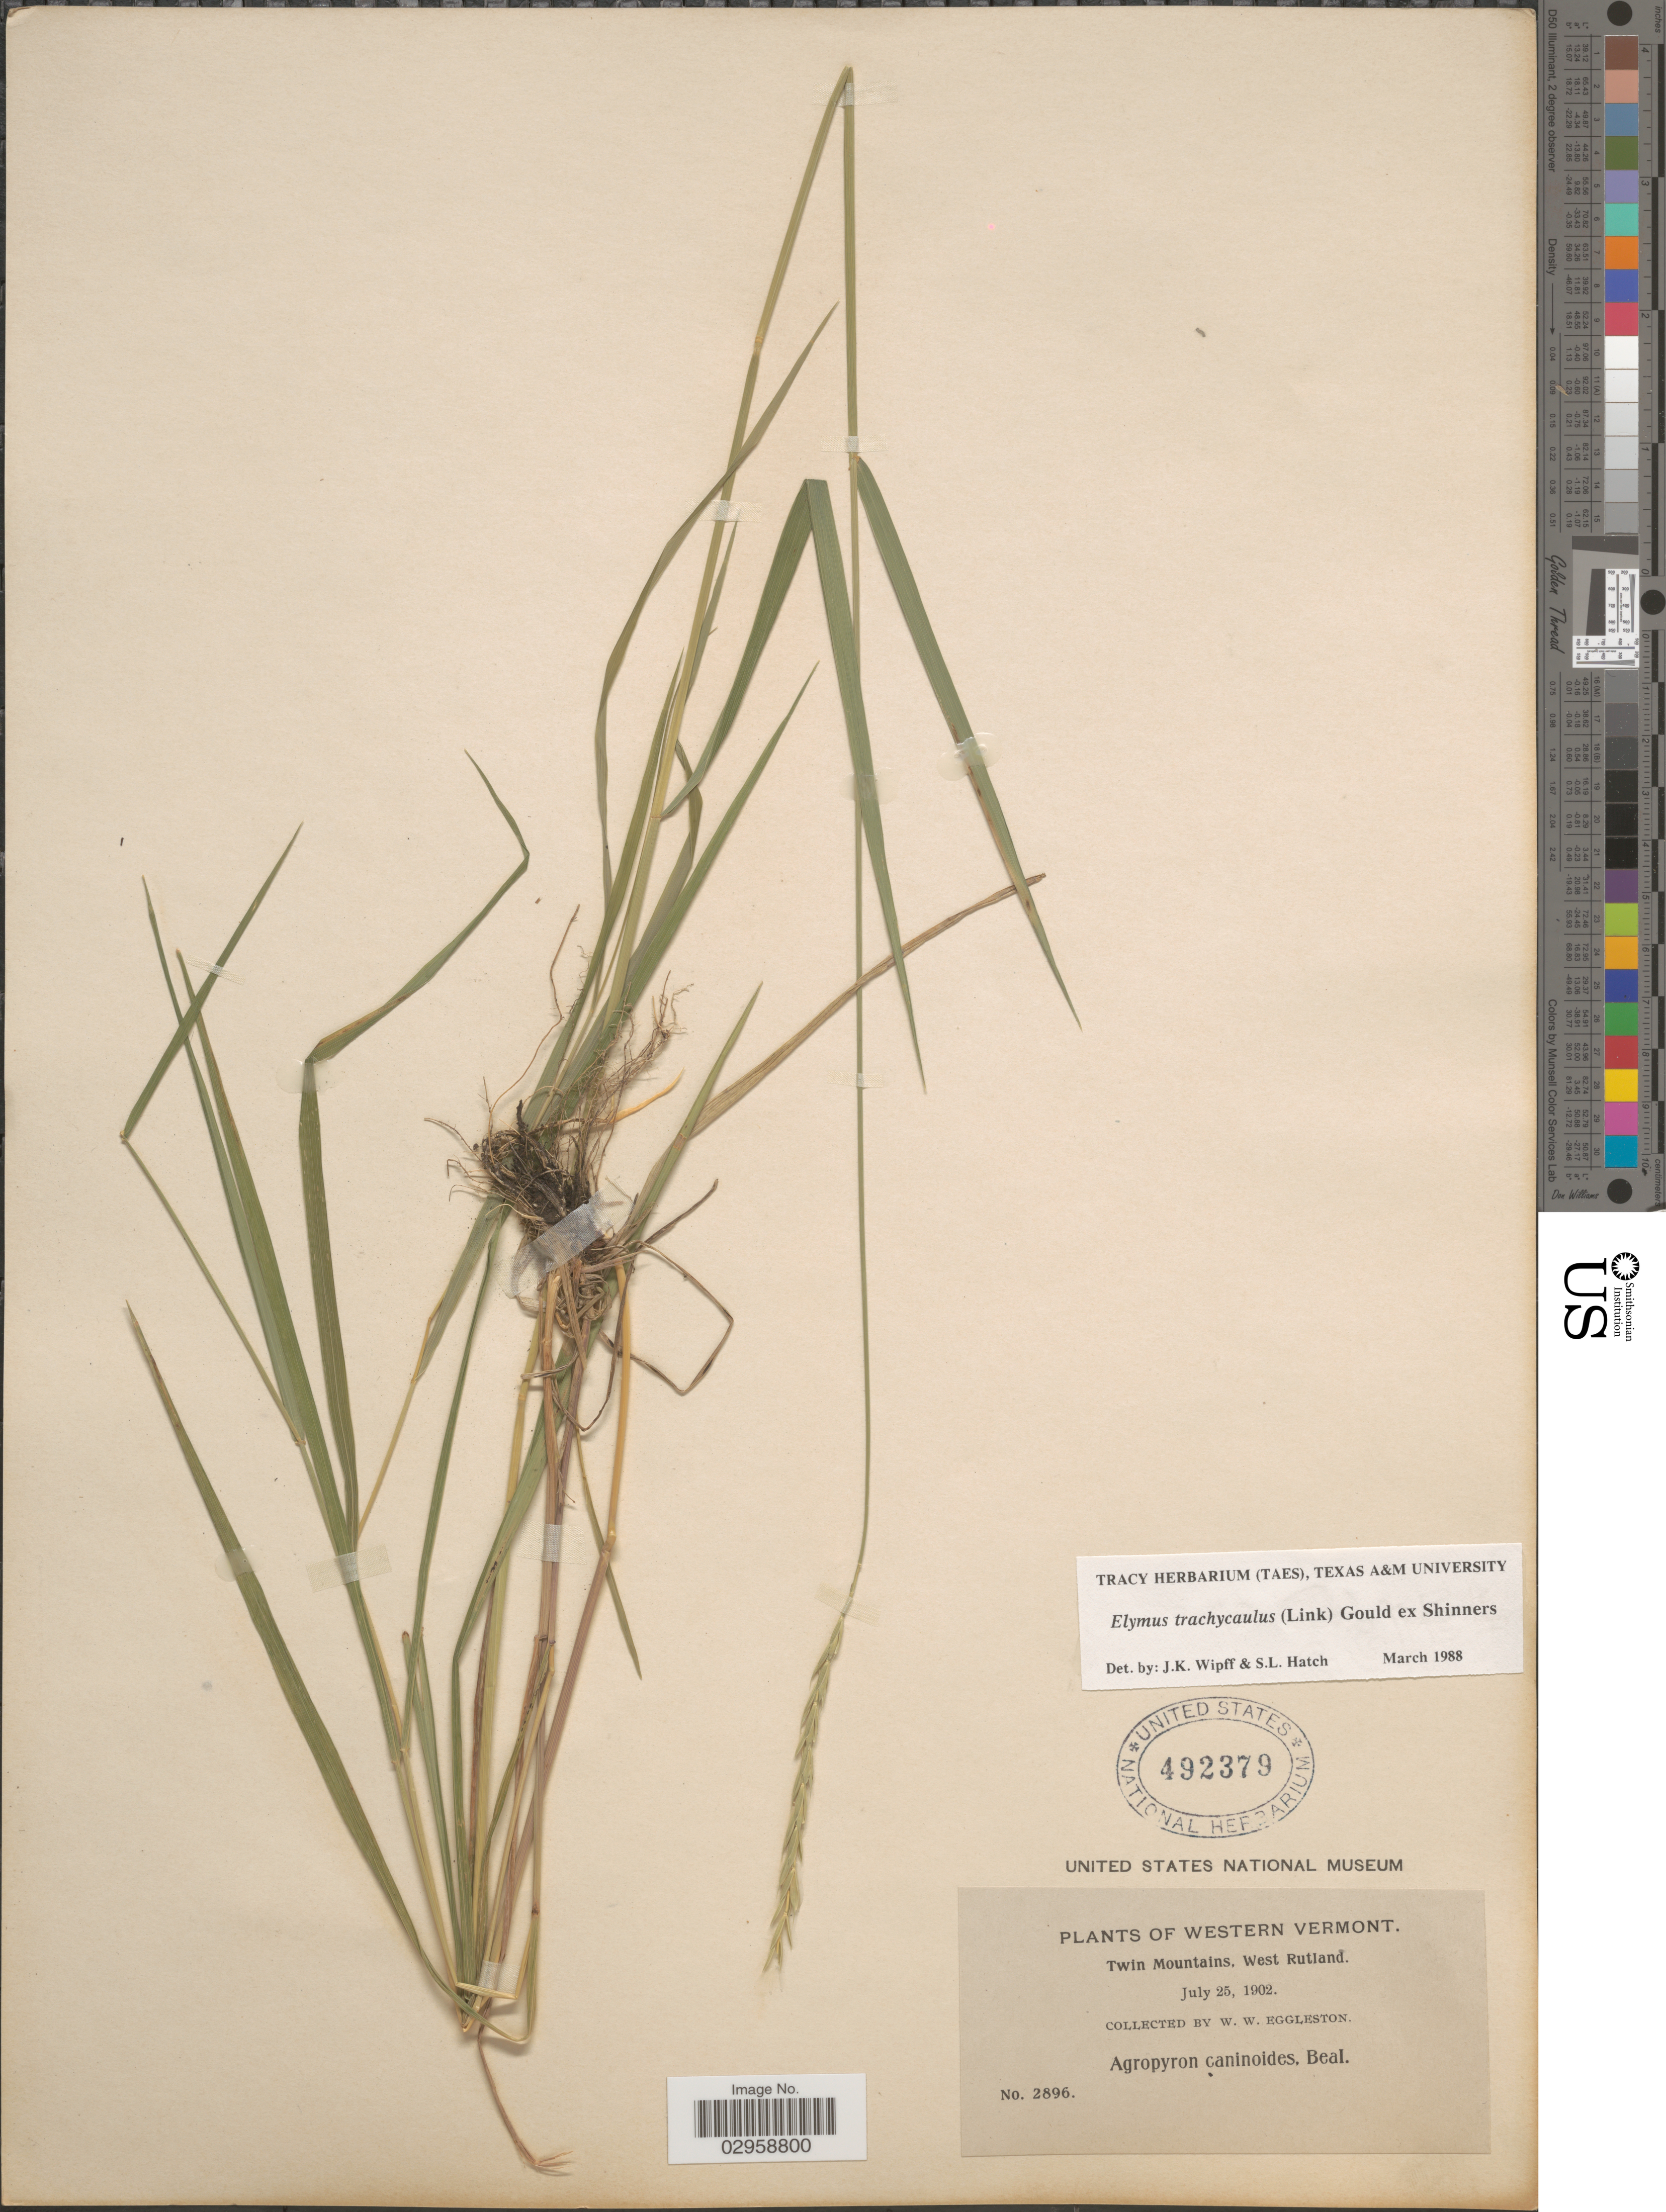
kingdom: Plantae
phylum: Tracheophyta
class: Liliopsida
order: Poales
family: Poaceae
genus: Elymus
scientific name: Elymus trachycaulus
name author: (Link) Gould ex Shinners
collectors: W. W. Eggleston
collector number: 2896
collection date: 1902-07-25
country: United States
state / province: Vermont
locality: Western Vermont. Twin Mountains, West Rutland.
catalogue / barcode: US 492379